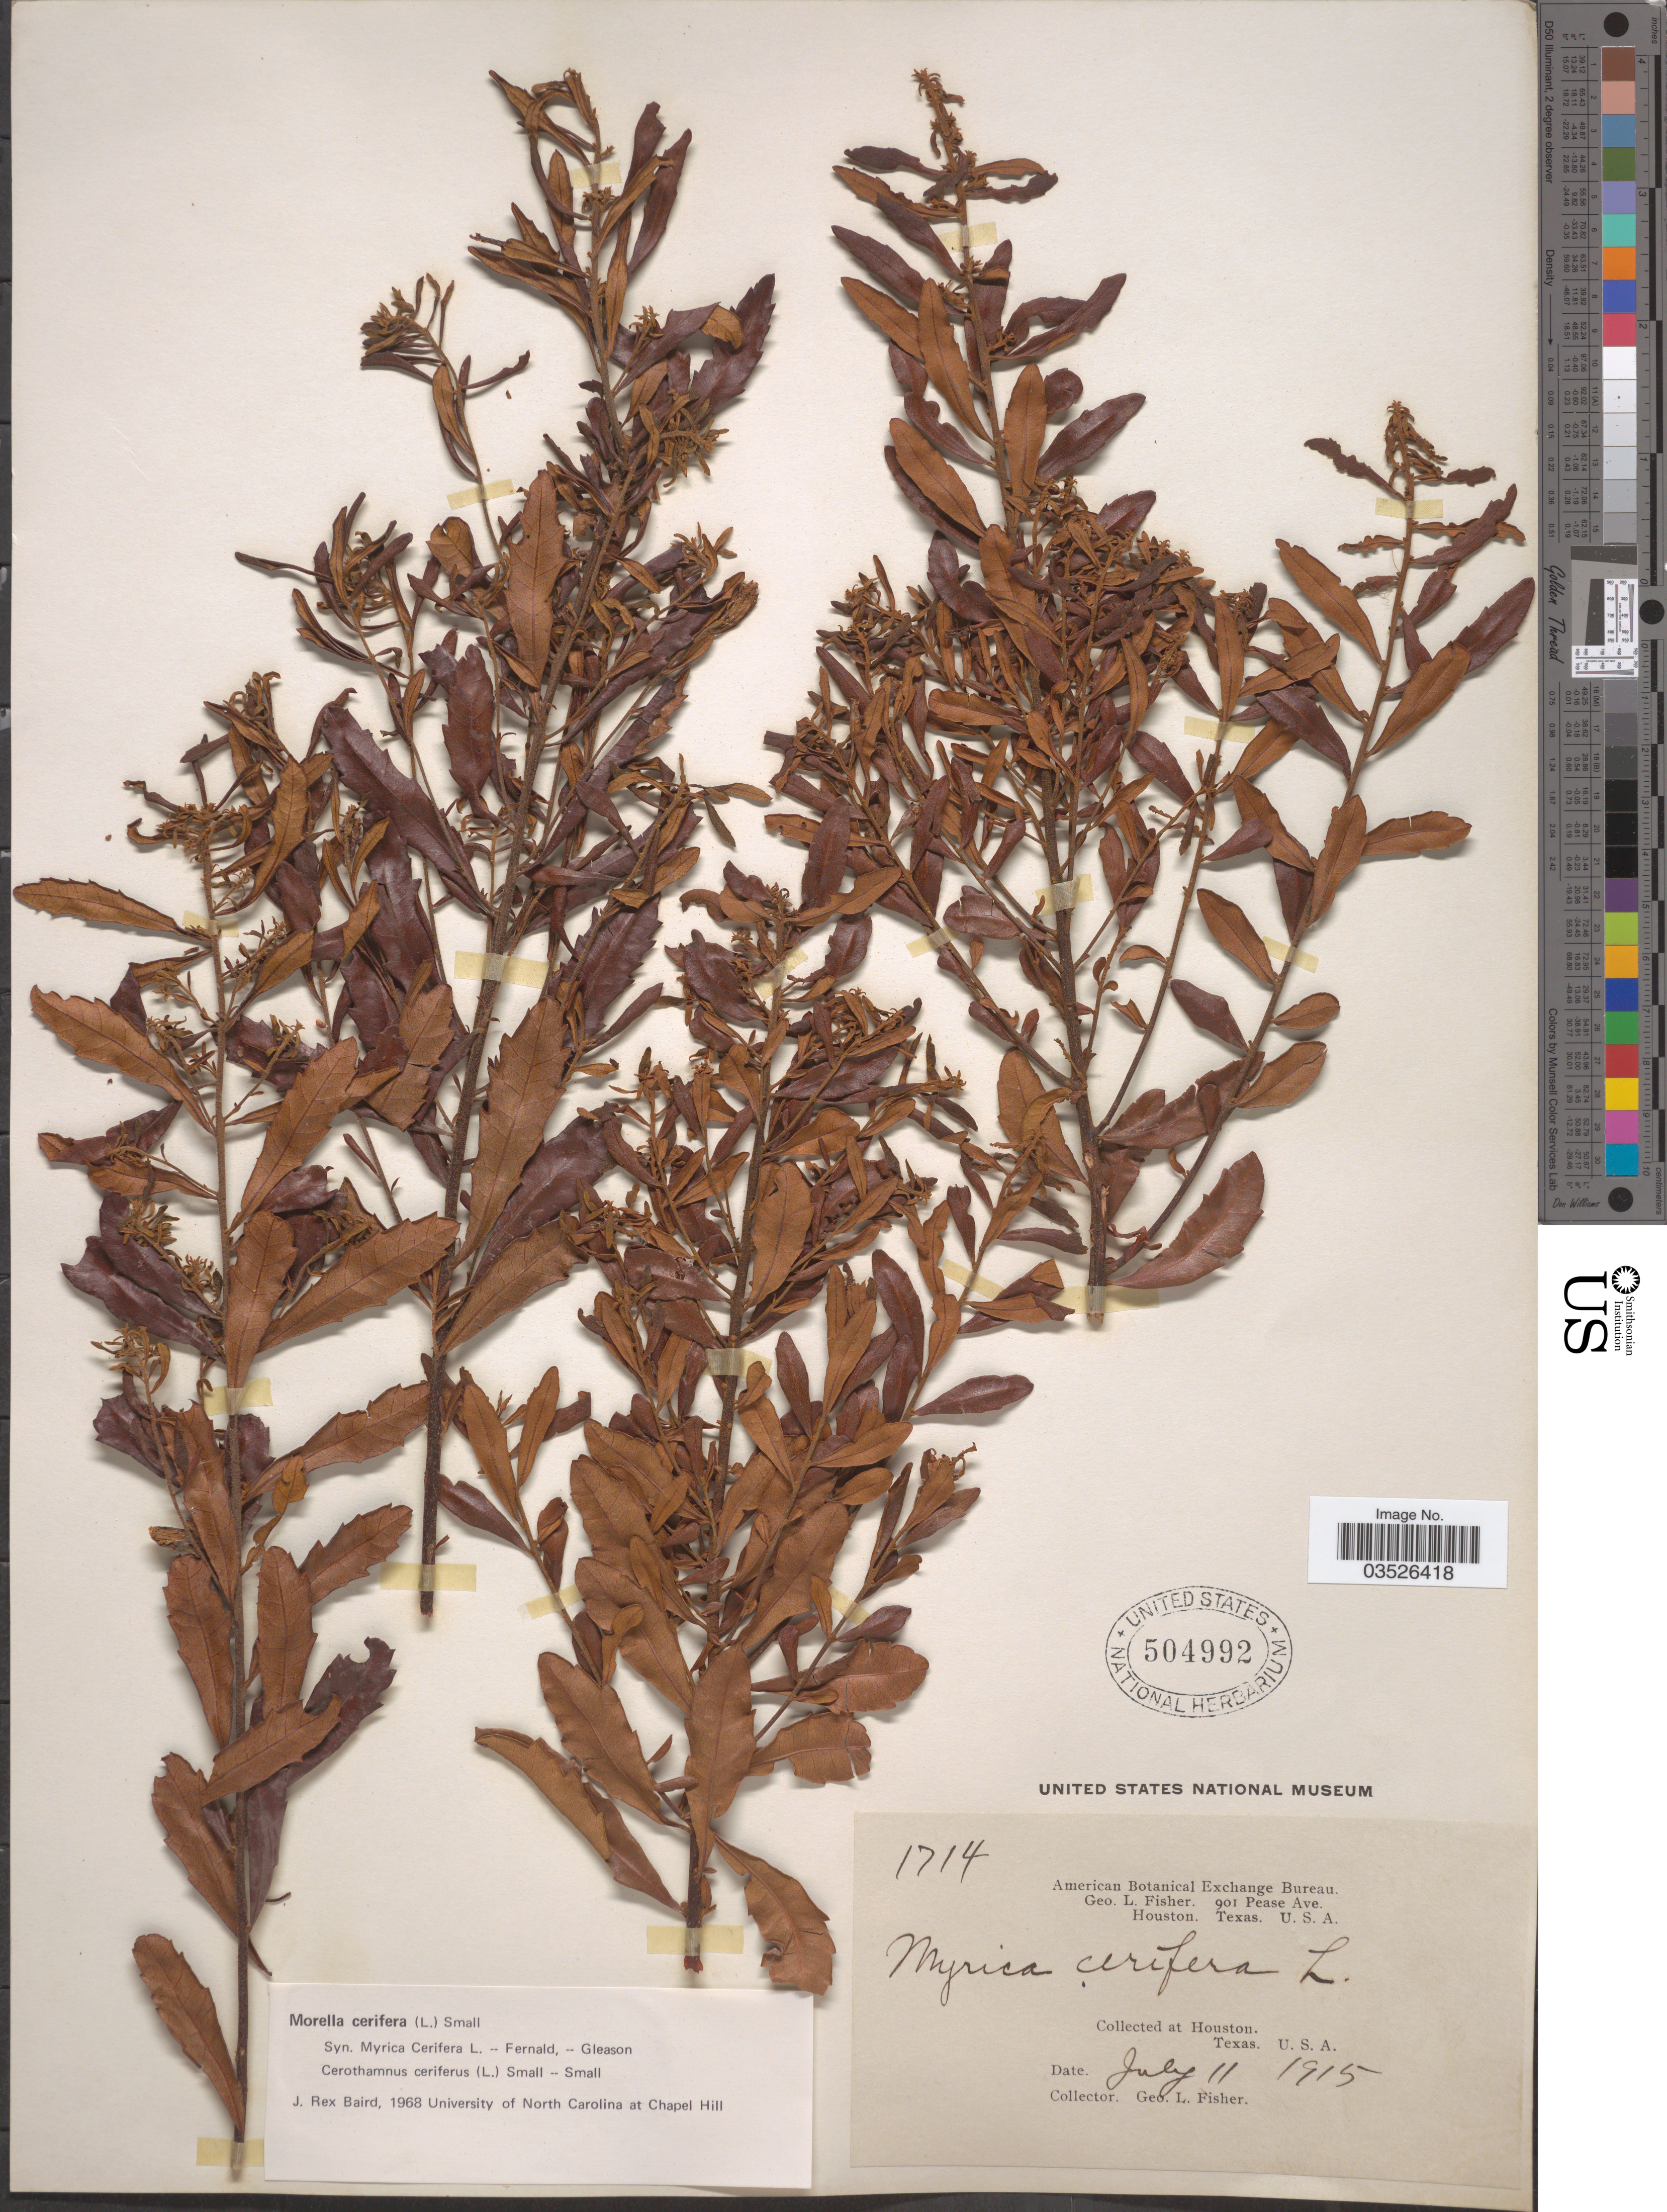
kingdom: Plantae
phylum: Tracheophyta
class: Magnoliopsida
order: Fagales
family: Myricaceae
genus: Morella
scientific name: Morella cerifera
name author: (L.) Small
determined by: Baird, James Rex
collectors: G. L. Fisher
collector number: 1714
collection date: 1915-07-11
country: United States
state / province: Texas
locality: At Houston.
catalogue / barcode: US 504992